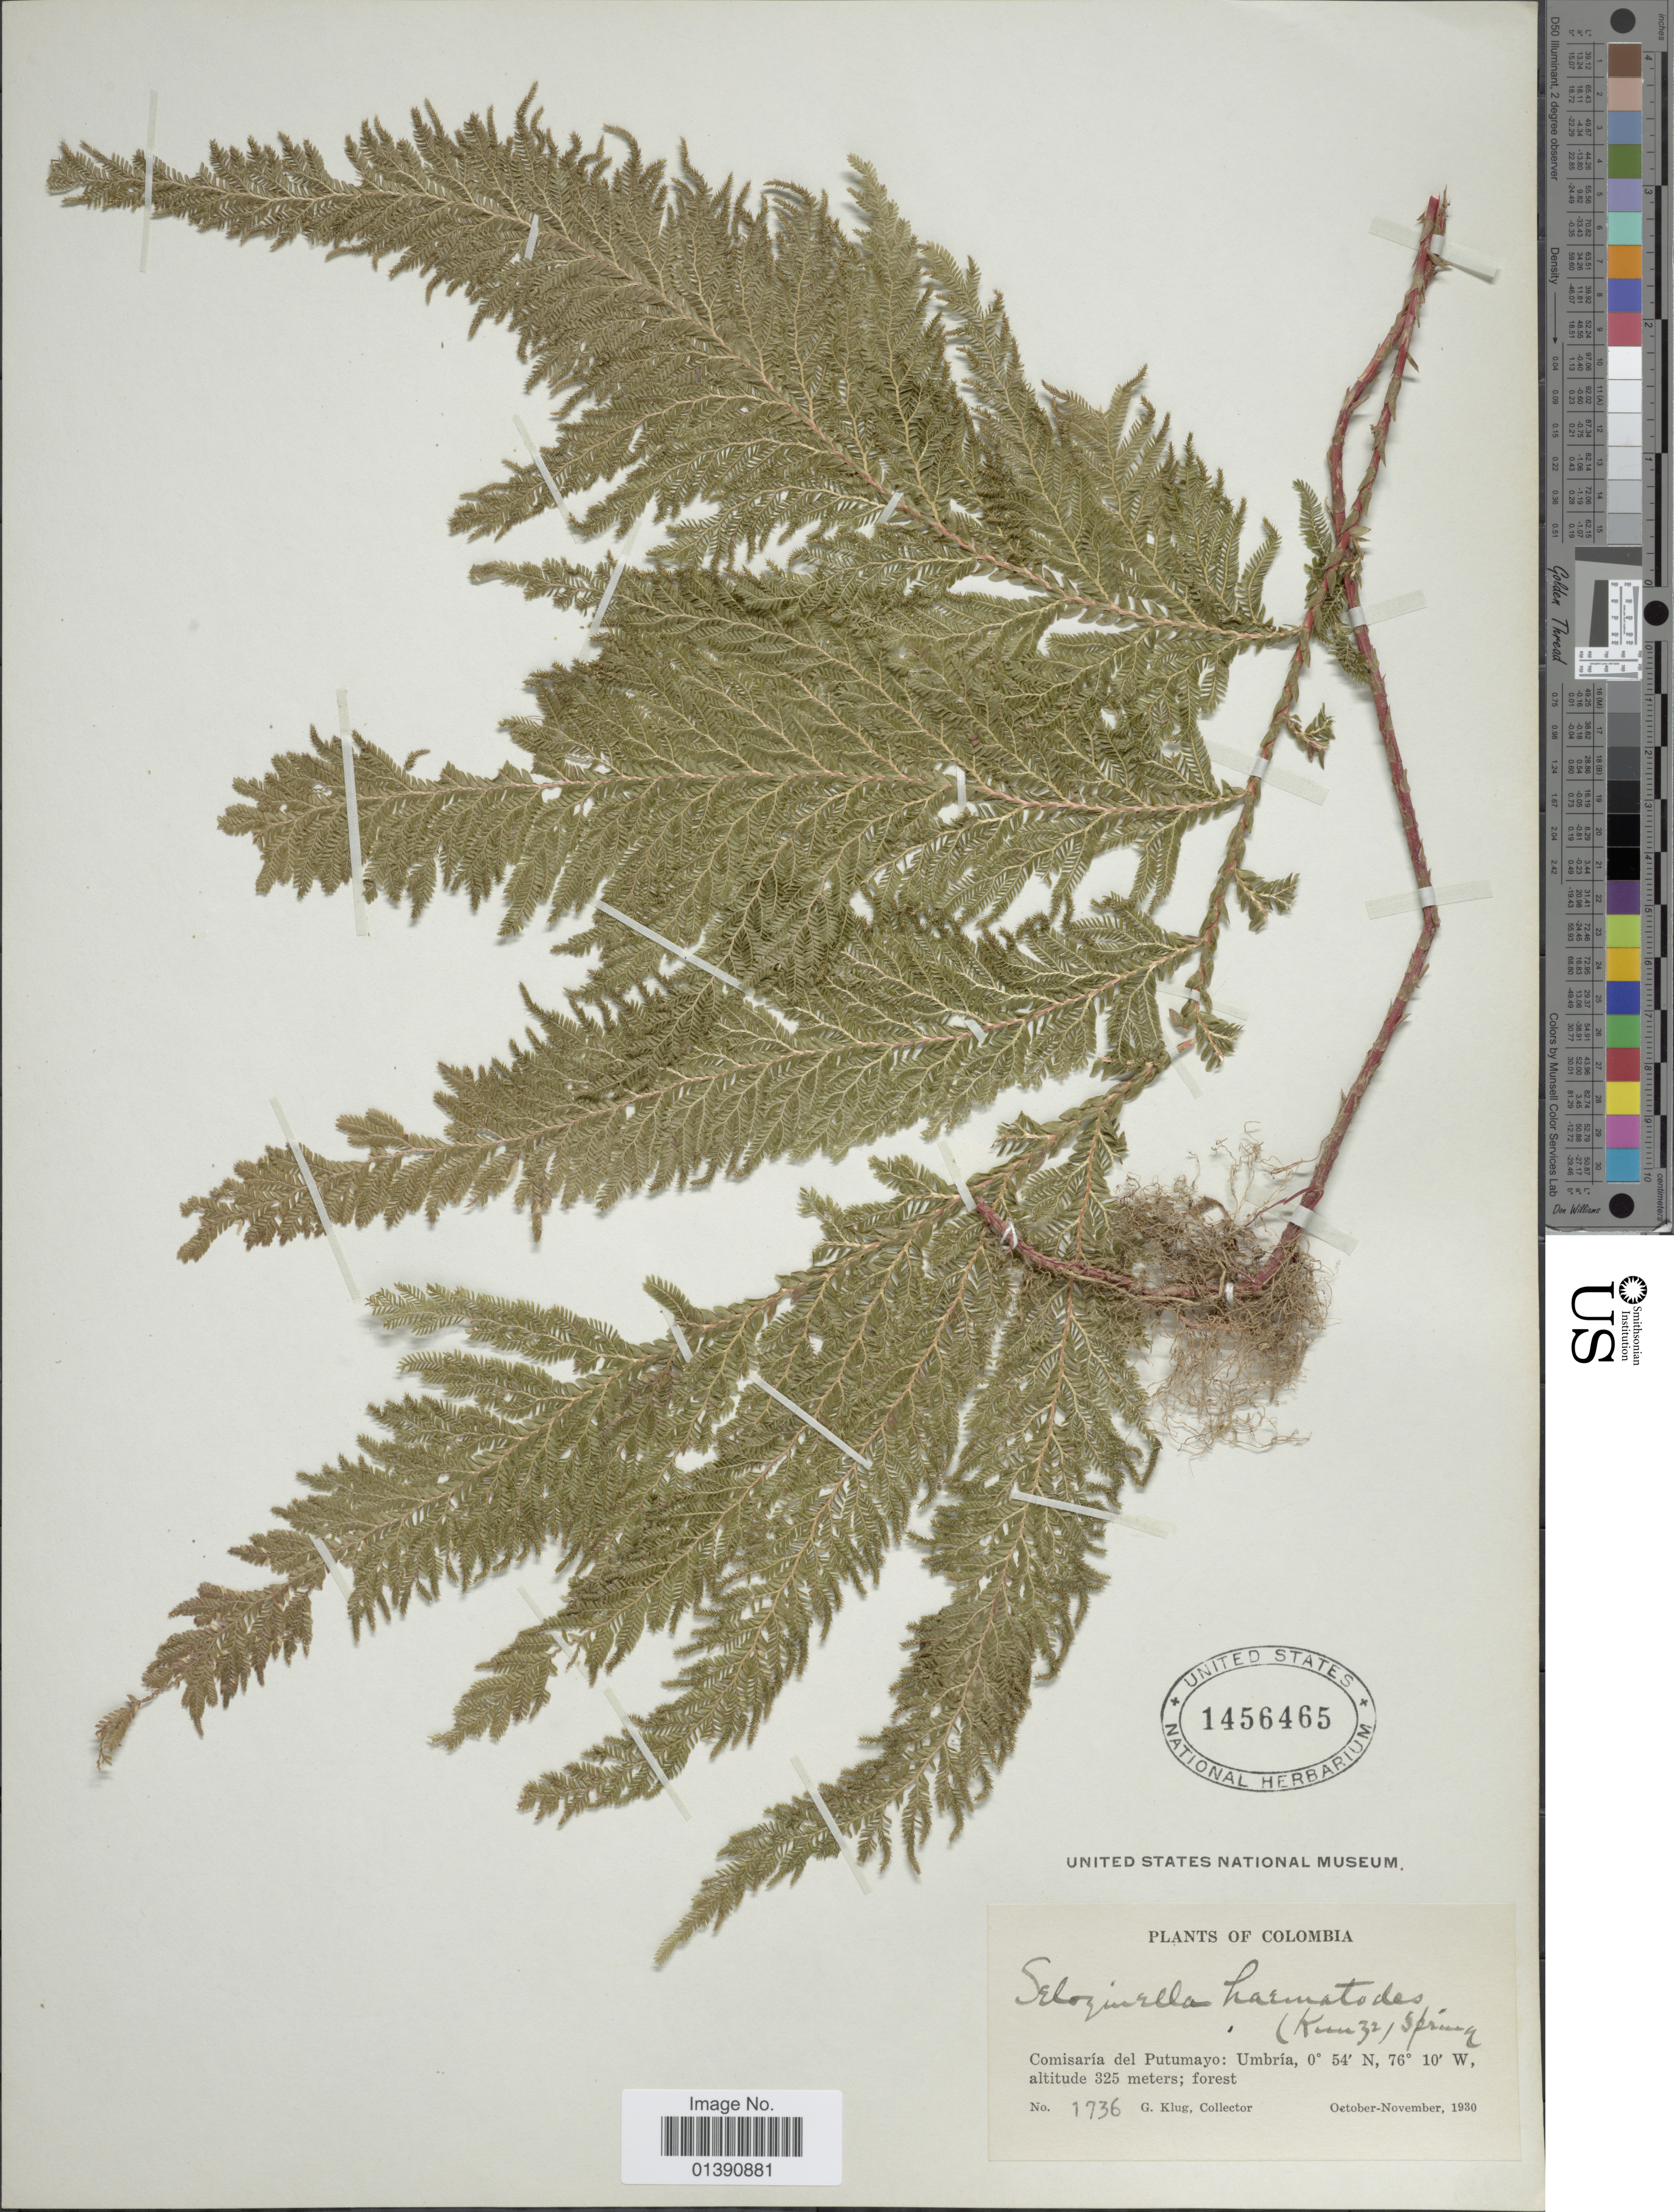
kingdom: Plantae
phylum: Tracheophyta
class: Lycopodiopsida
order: Selaginellales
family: Selaginellaceae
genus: Selaginella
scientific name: Selaginella haematodes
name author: (Kunze) Spring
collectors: G. Klug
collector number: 1736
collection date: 1930-10/1930-11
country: Colombia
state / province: Putumayo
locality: Umbría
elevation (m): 325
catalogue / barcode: US 1456465